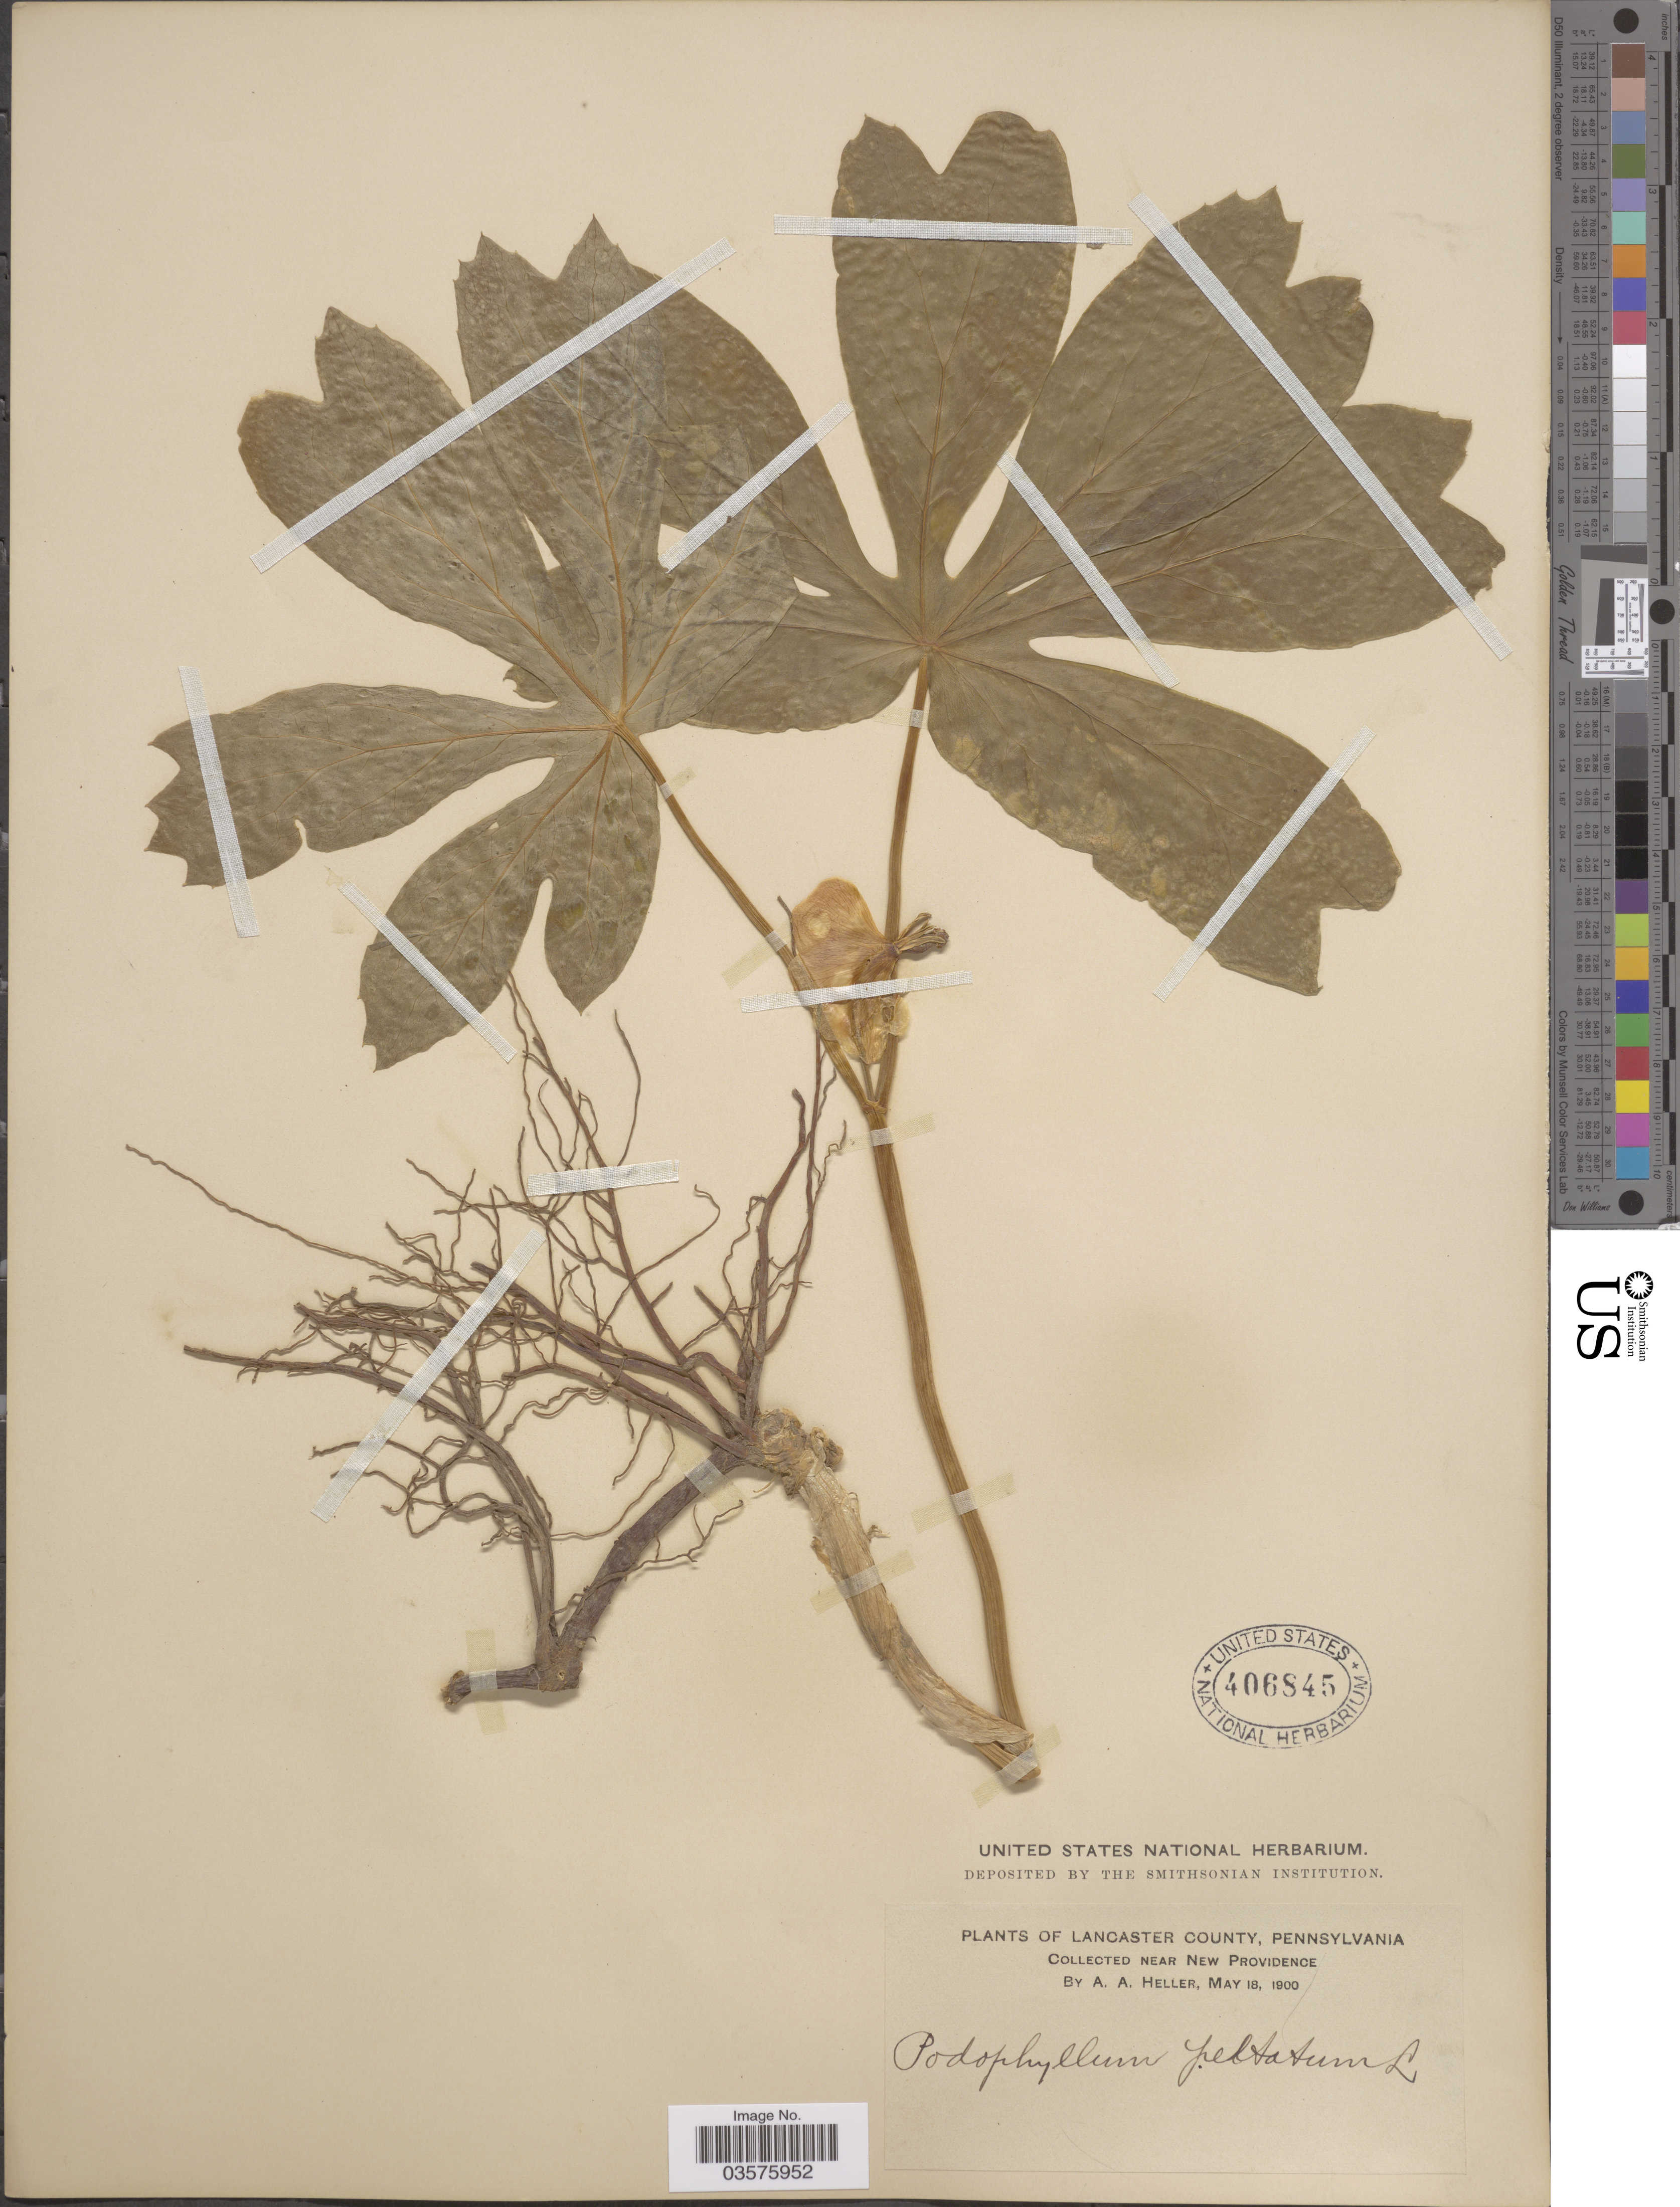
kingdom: Plantae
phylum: Tracheophyta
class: Magnoliopsida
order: Ranunculales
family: Berberidaceae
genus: Podophyllum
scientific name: Podophyllum peltatum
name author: L.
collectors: A. A. Heller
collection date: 1900-05-18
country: United States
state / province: Pennsylvania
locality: Lancaster County near New Providence.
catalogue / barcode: US 406845